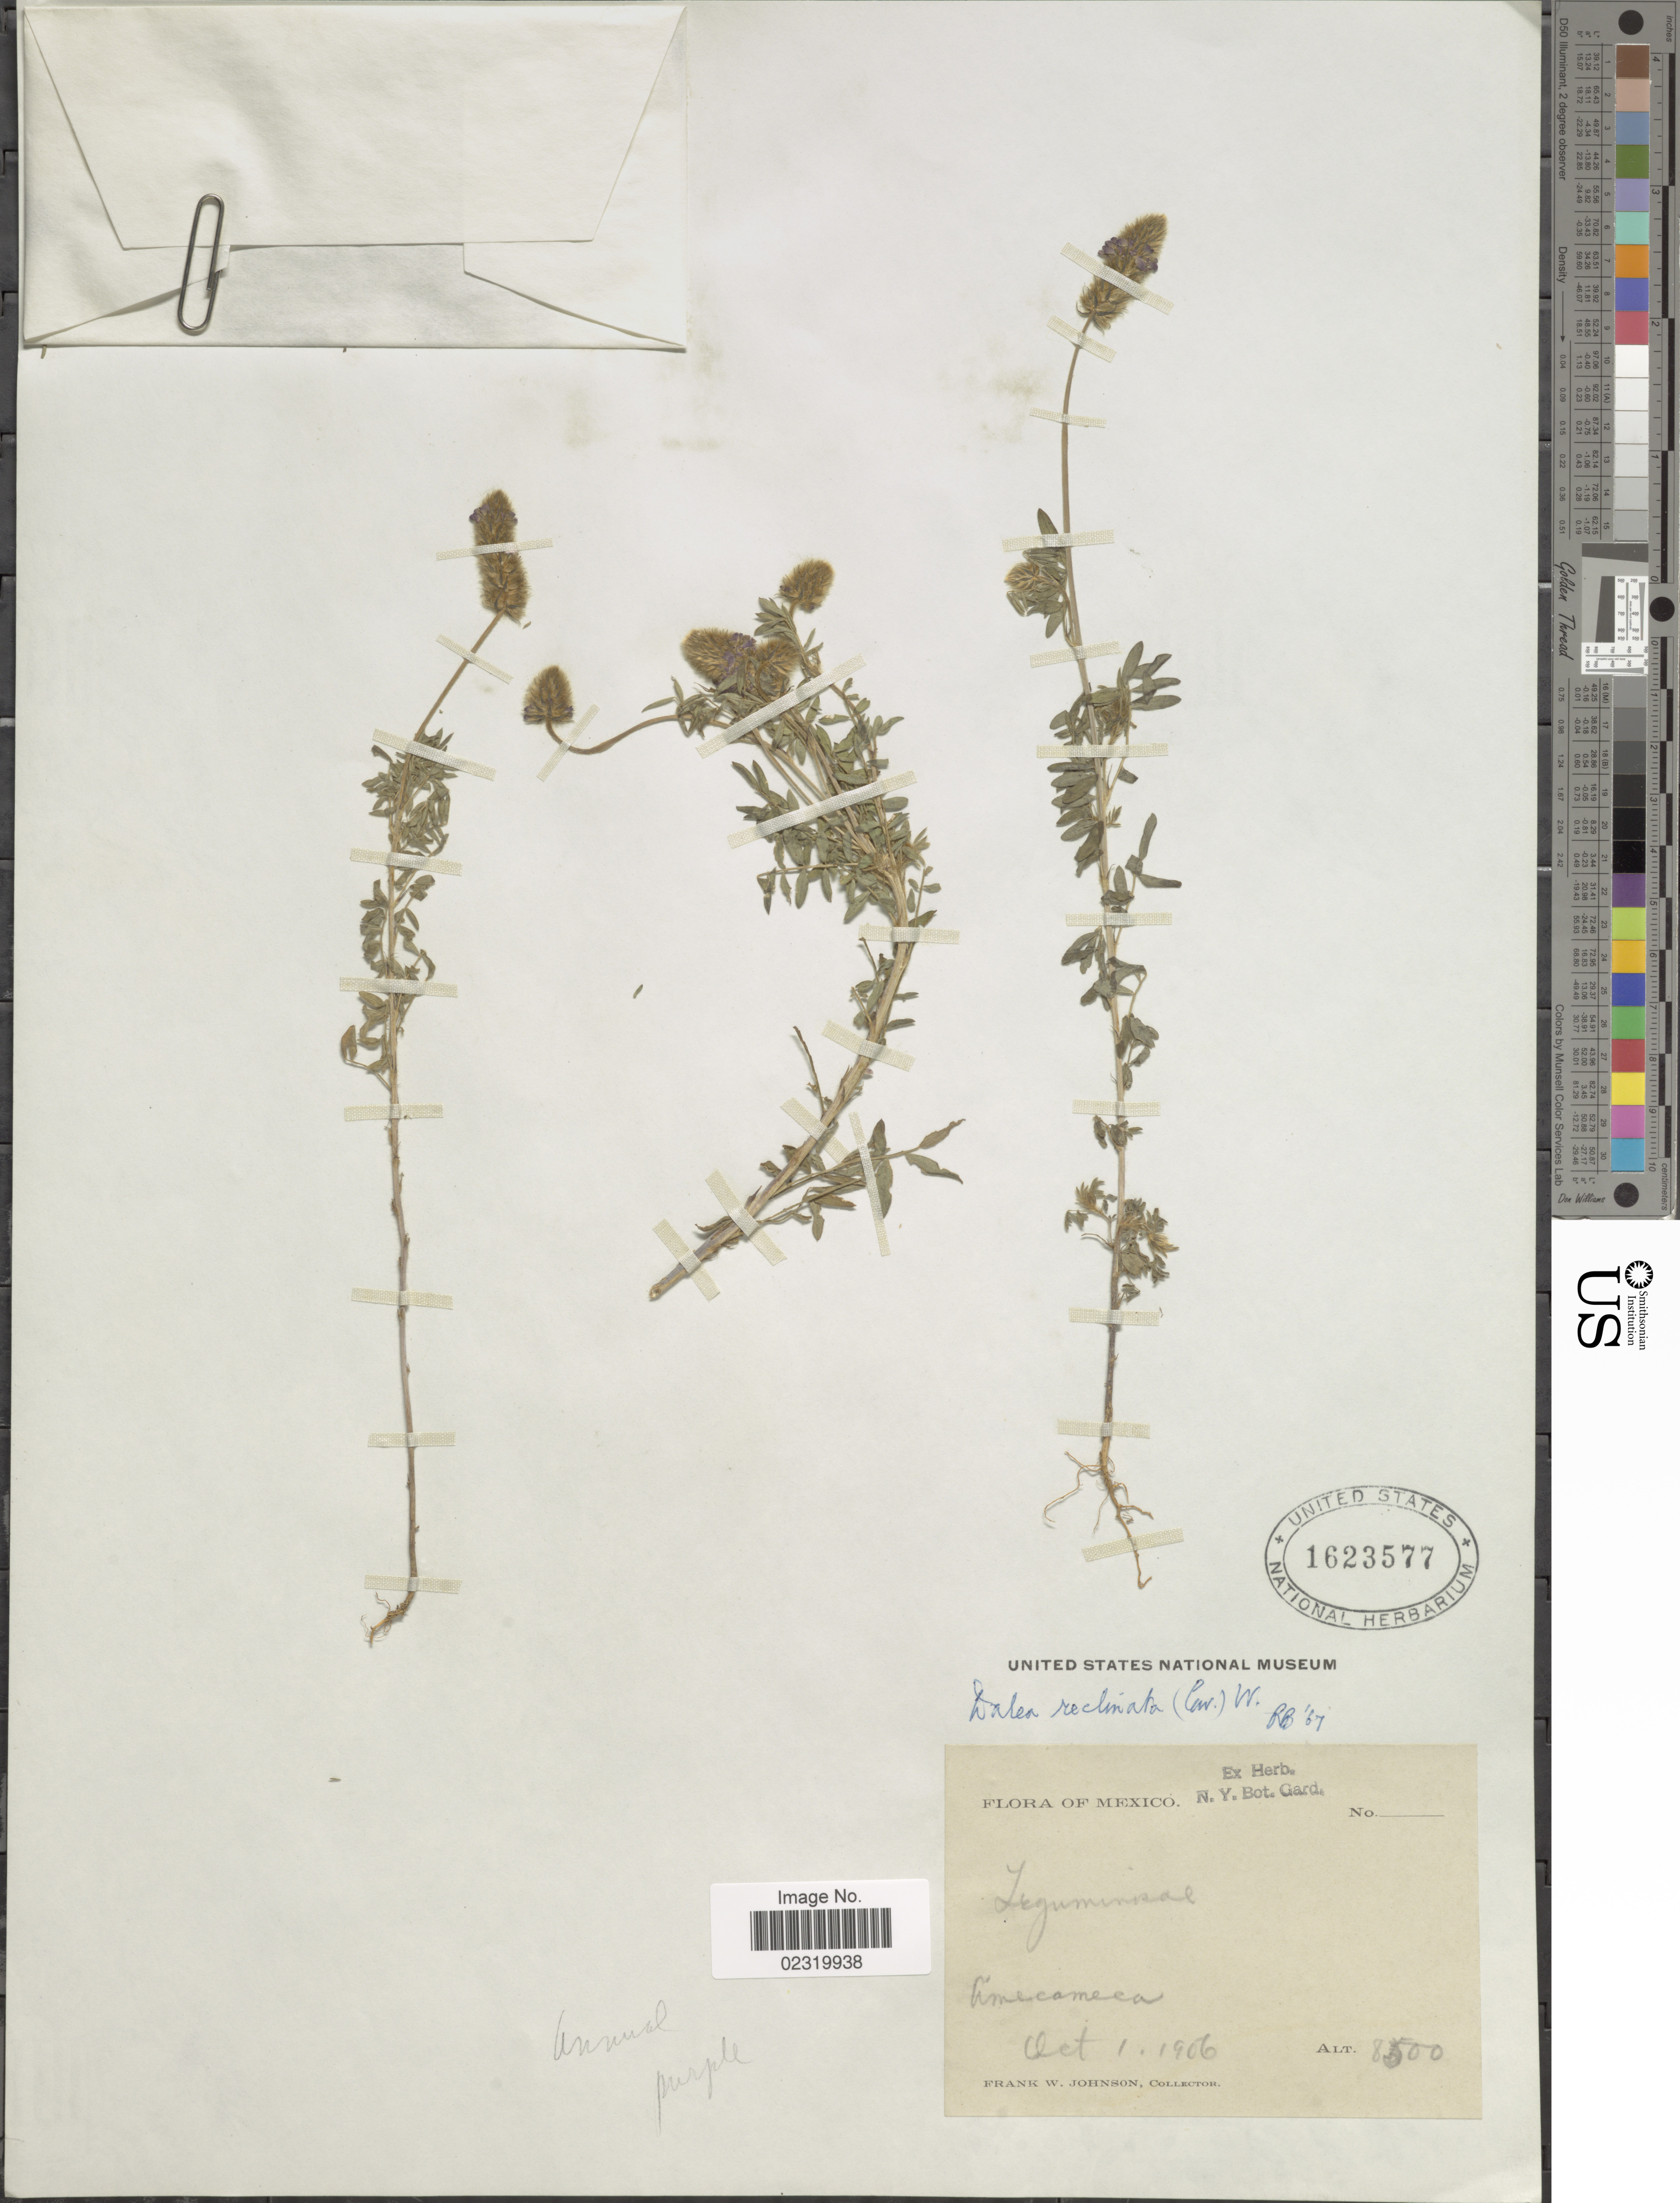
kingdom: Plantae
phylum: Tracheophyta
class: Magnoliopsida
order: Fabales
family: Fabaceae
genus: Dalea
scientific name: Dalea reclinata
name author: (Cav.) Willd.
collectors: F. W. Johnson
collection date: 1906-10-01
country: Mexico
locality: Amecameca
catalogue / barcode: US 1623577